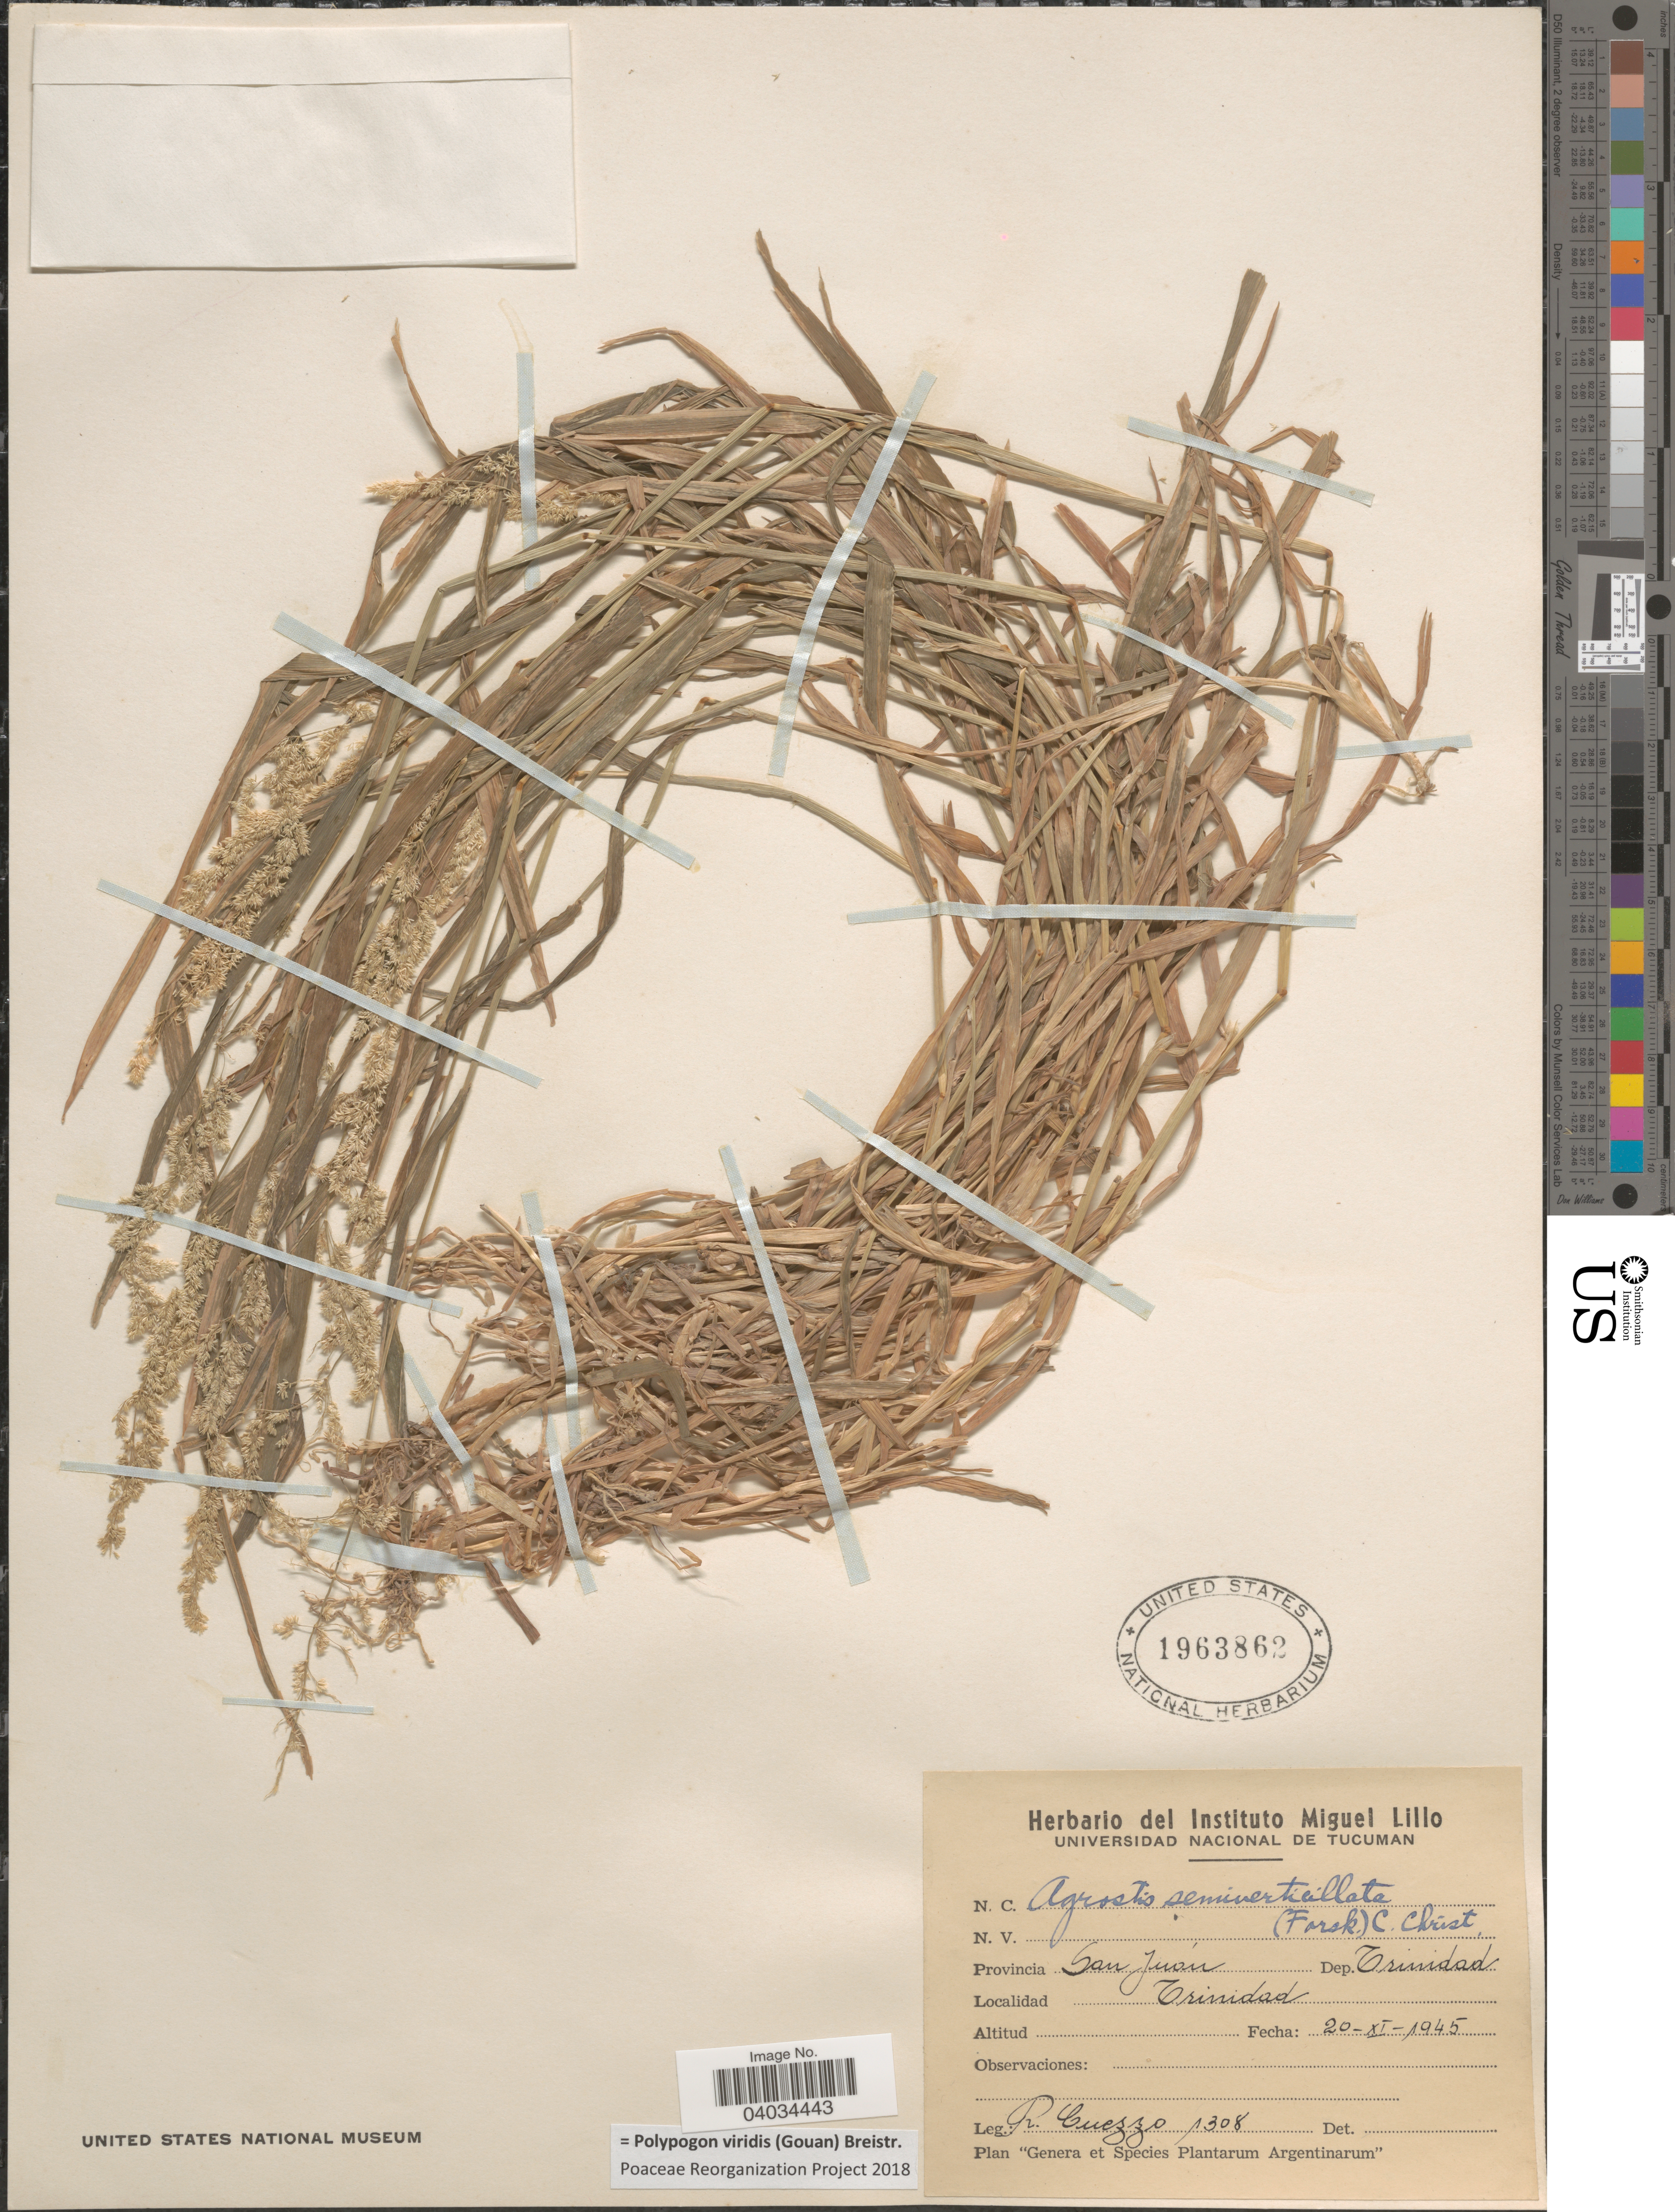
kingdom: Plantae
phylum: Tracheophyta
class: Liliopsida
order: Poales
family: Poaceae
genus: Polypogon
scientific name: Polypogon viridis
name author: (Gouan) Breistroffer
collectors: R. Cuezzo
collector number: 1308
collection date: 1945-11-20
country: Argentina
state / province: San Juan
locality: Dep. Trinidad. Trinidad.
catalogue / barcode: US 1963862